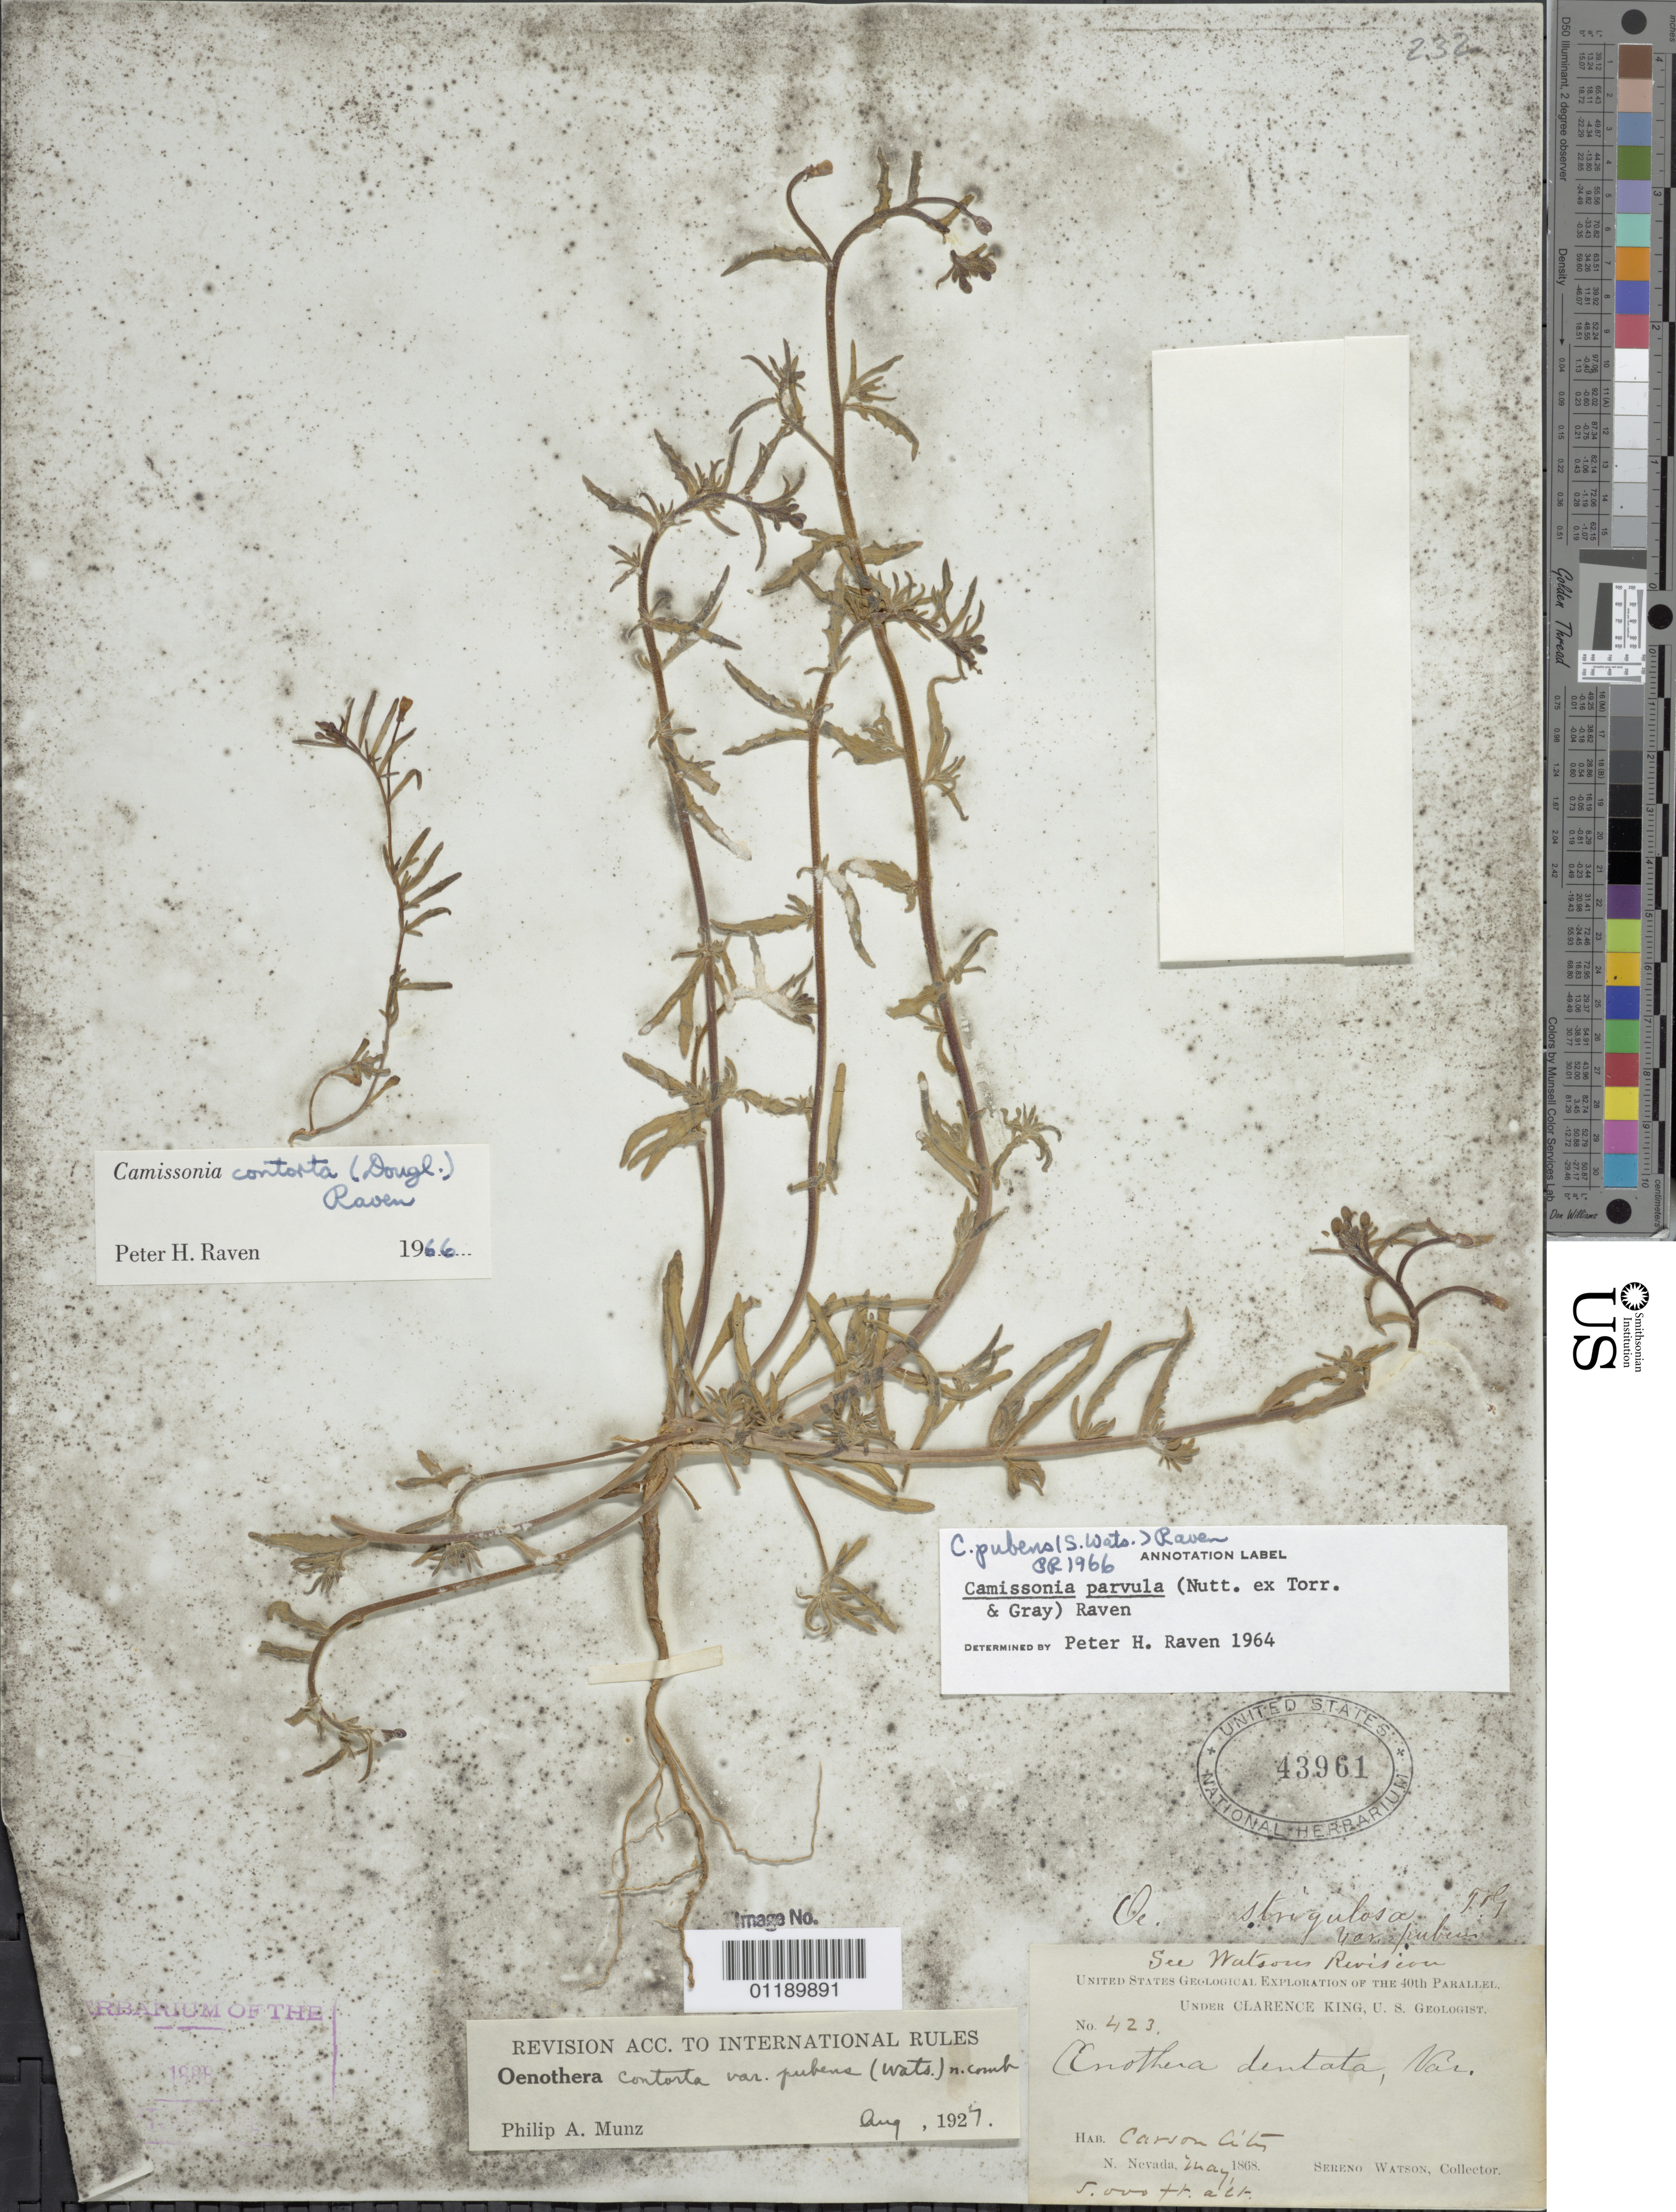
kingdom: Plantae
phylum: Tracheophyta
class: Magnoliopsida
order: Myrtales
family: Onagraceae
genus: Camissonia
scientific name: Camissonia parvula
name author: (Nutt. ex Torr. &) P.H. Raven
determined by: Raven, P. H.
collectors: S. Watson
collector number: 423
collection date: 1868-05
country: United States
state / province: Nevada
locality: Carson City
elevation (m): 1524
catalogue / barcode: US 43961